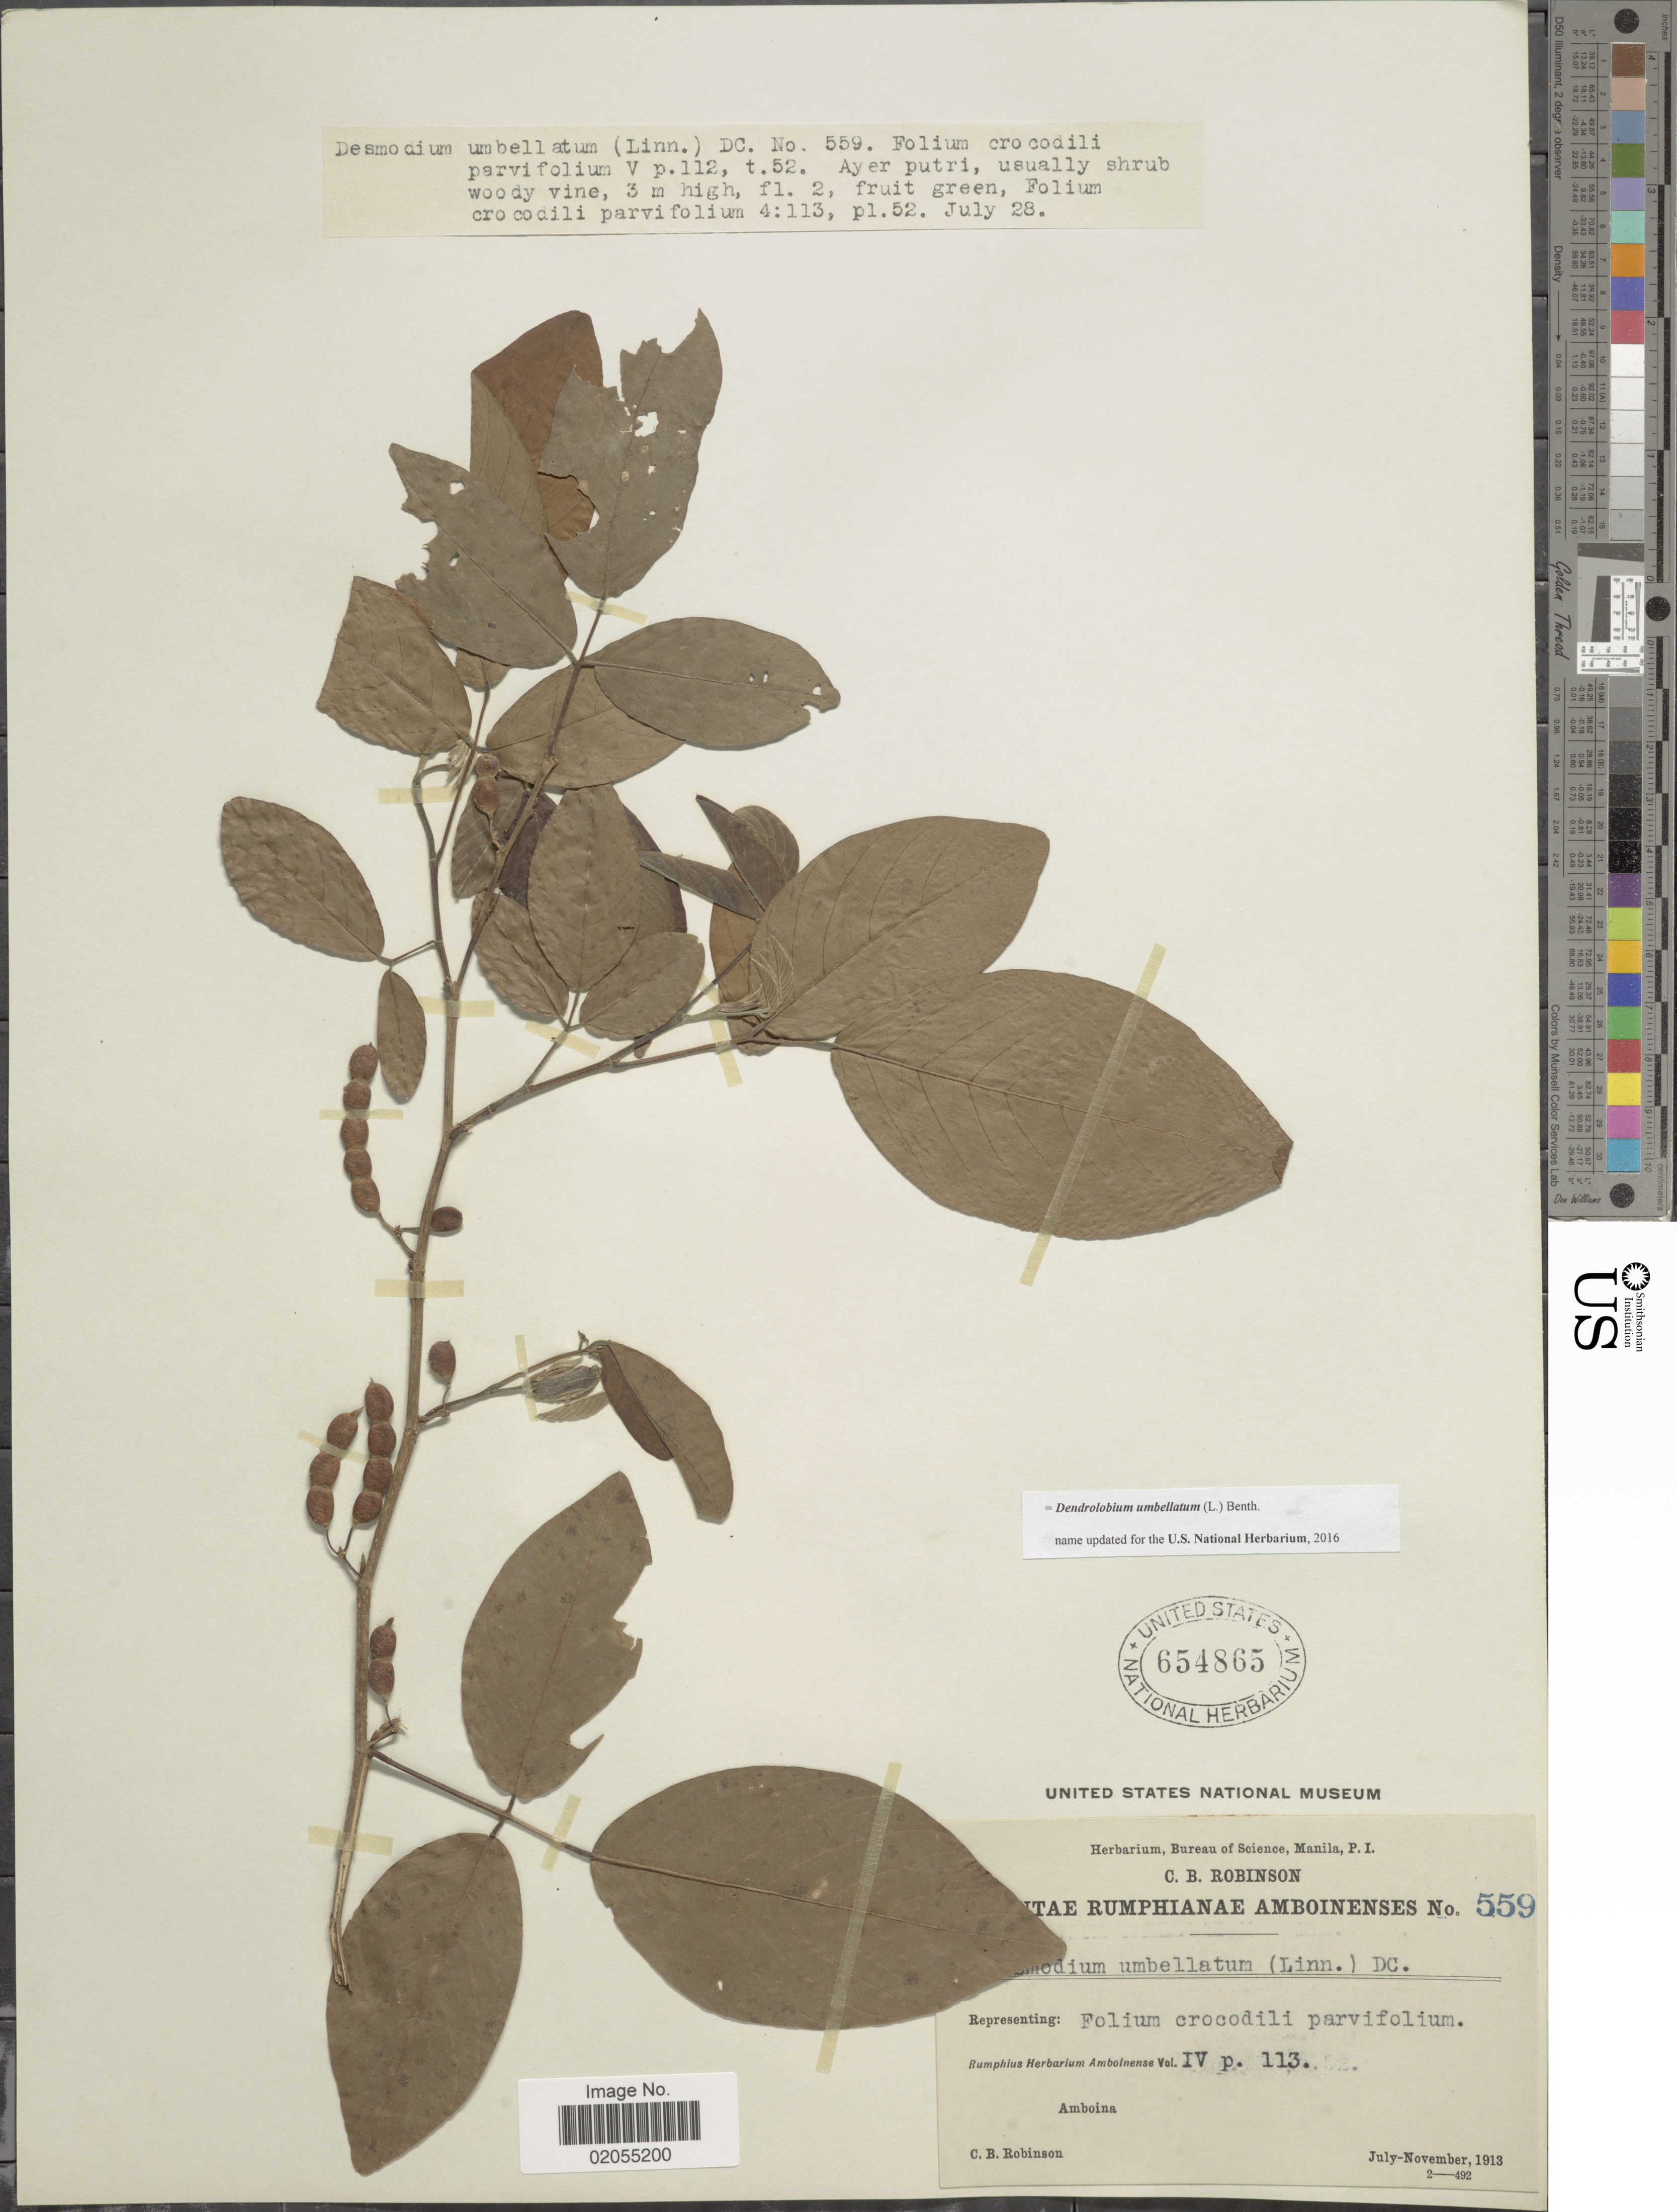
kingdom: Plantae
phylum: Tracheophyta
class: Magnoliopsida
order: Fabales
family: Fabaceae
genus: Dendrolobium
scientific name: Dendrolobium umbellatum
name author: (L.) Benth.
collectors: C. Robinson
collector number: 559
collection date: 1913-07-28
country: Indonesia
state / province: Maluku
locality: Amboina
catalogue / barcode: US 654865